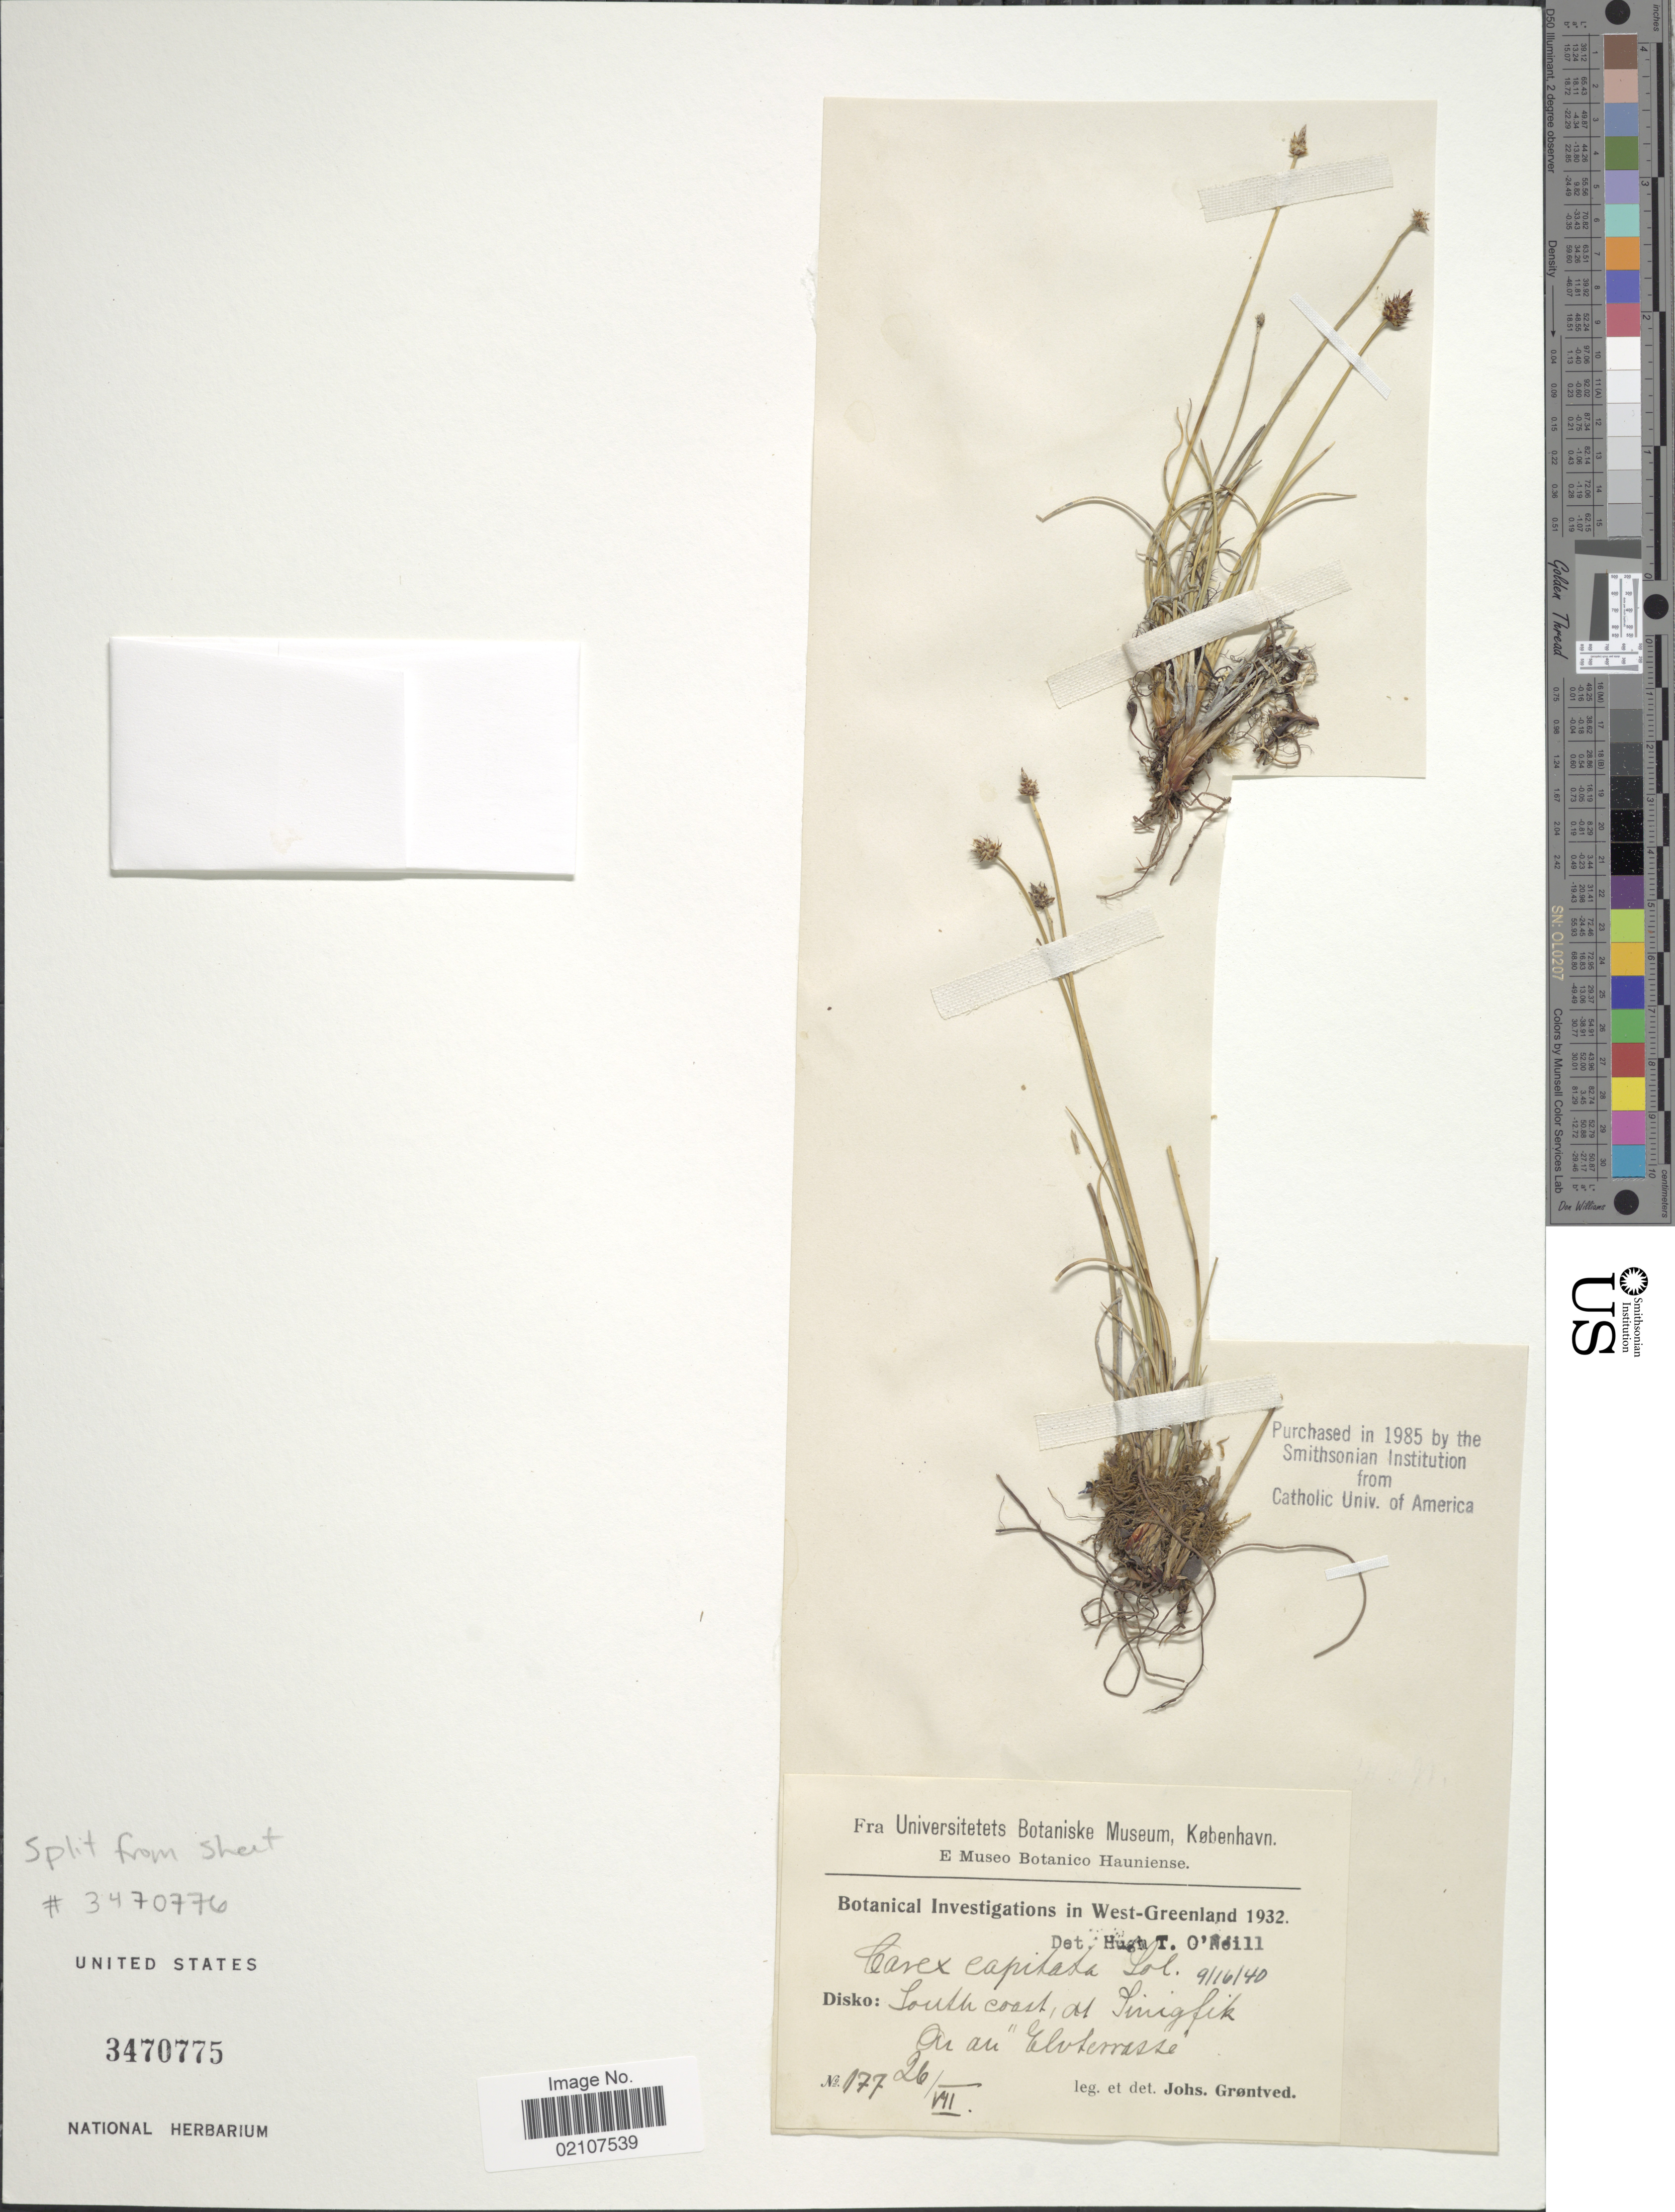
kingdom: Plantae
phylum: Tracheophyta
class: Liliopsida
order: Poales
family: Cyperaceae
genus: Carex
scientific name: Carex capitata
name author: L.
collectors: J. Grontved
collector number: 177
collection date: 1932-07-26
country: Greenland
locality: West-Greenland, Disko: South coast, at Sinigfik, On an 'Elvterrasse"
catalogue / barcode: US 3470775